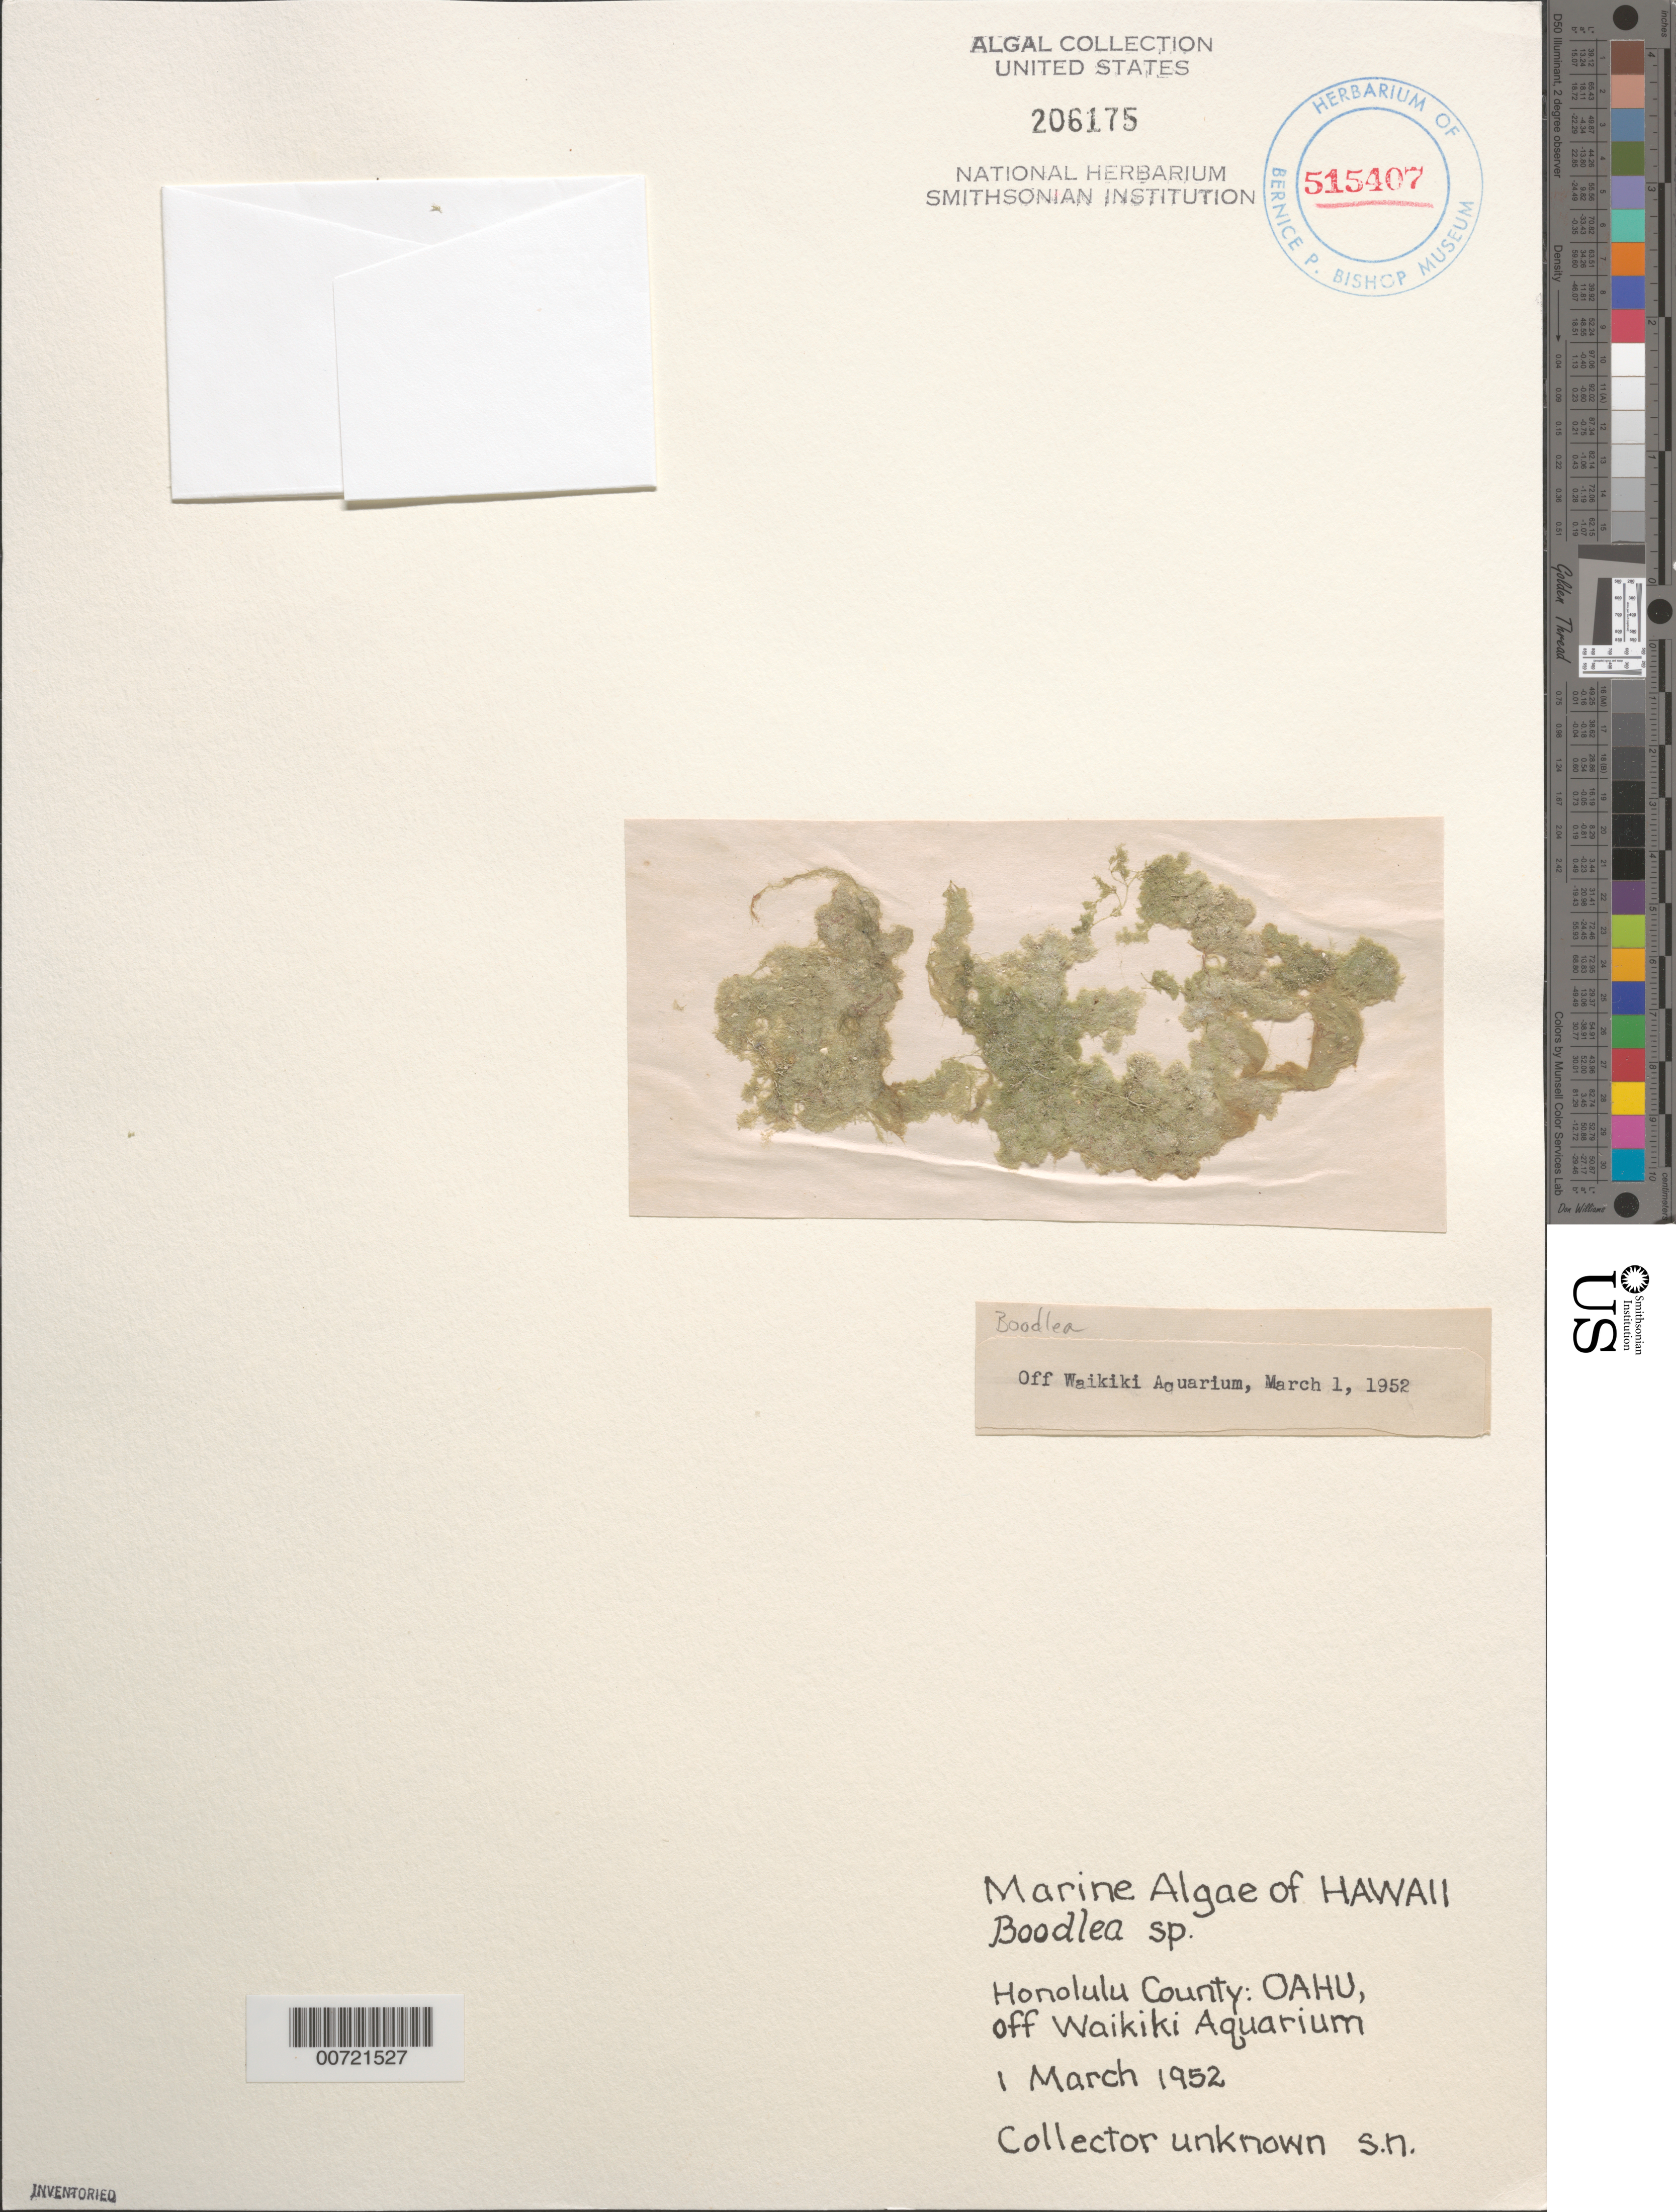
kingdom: Plantae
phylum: Chlorophyta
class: Ulvophyceae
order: Siphonocladales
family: Boodleaceae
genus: Boodlea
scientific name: Boodlea sp.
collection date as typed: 01 Mar 1952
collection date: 1952-03-01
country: United States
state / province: Hawaii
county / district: Honolulu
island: Oahu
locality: Off Waikiki Aquarium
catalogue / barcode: US 206175